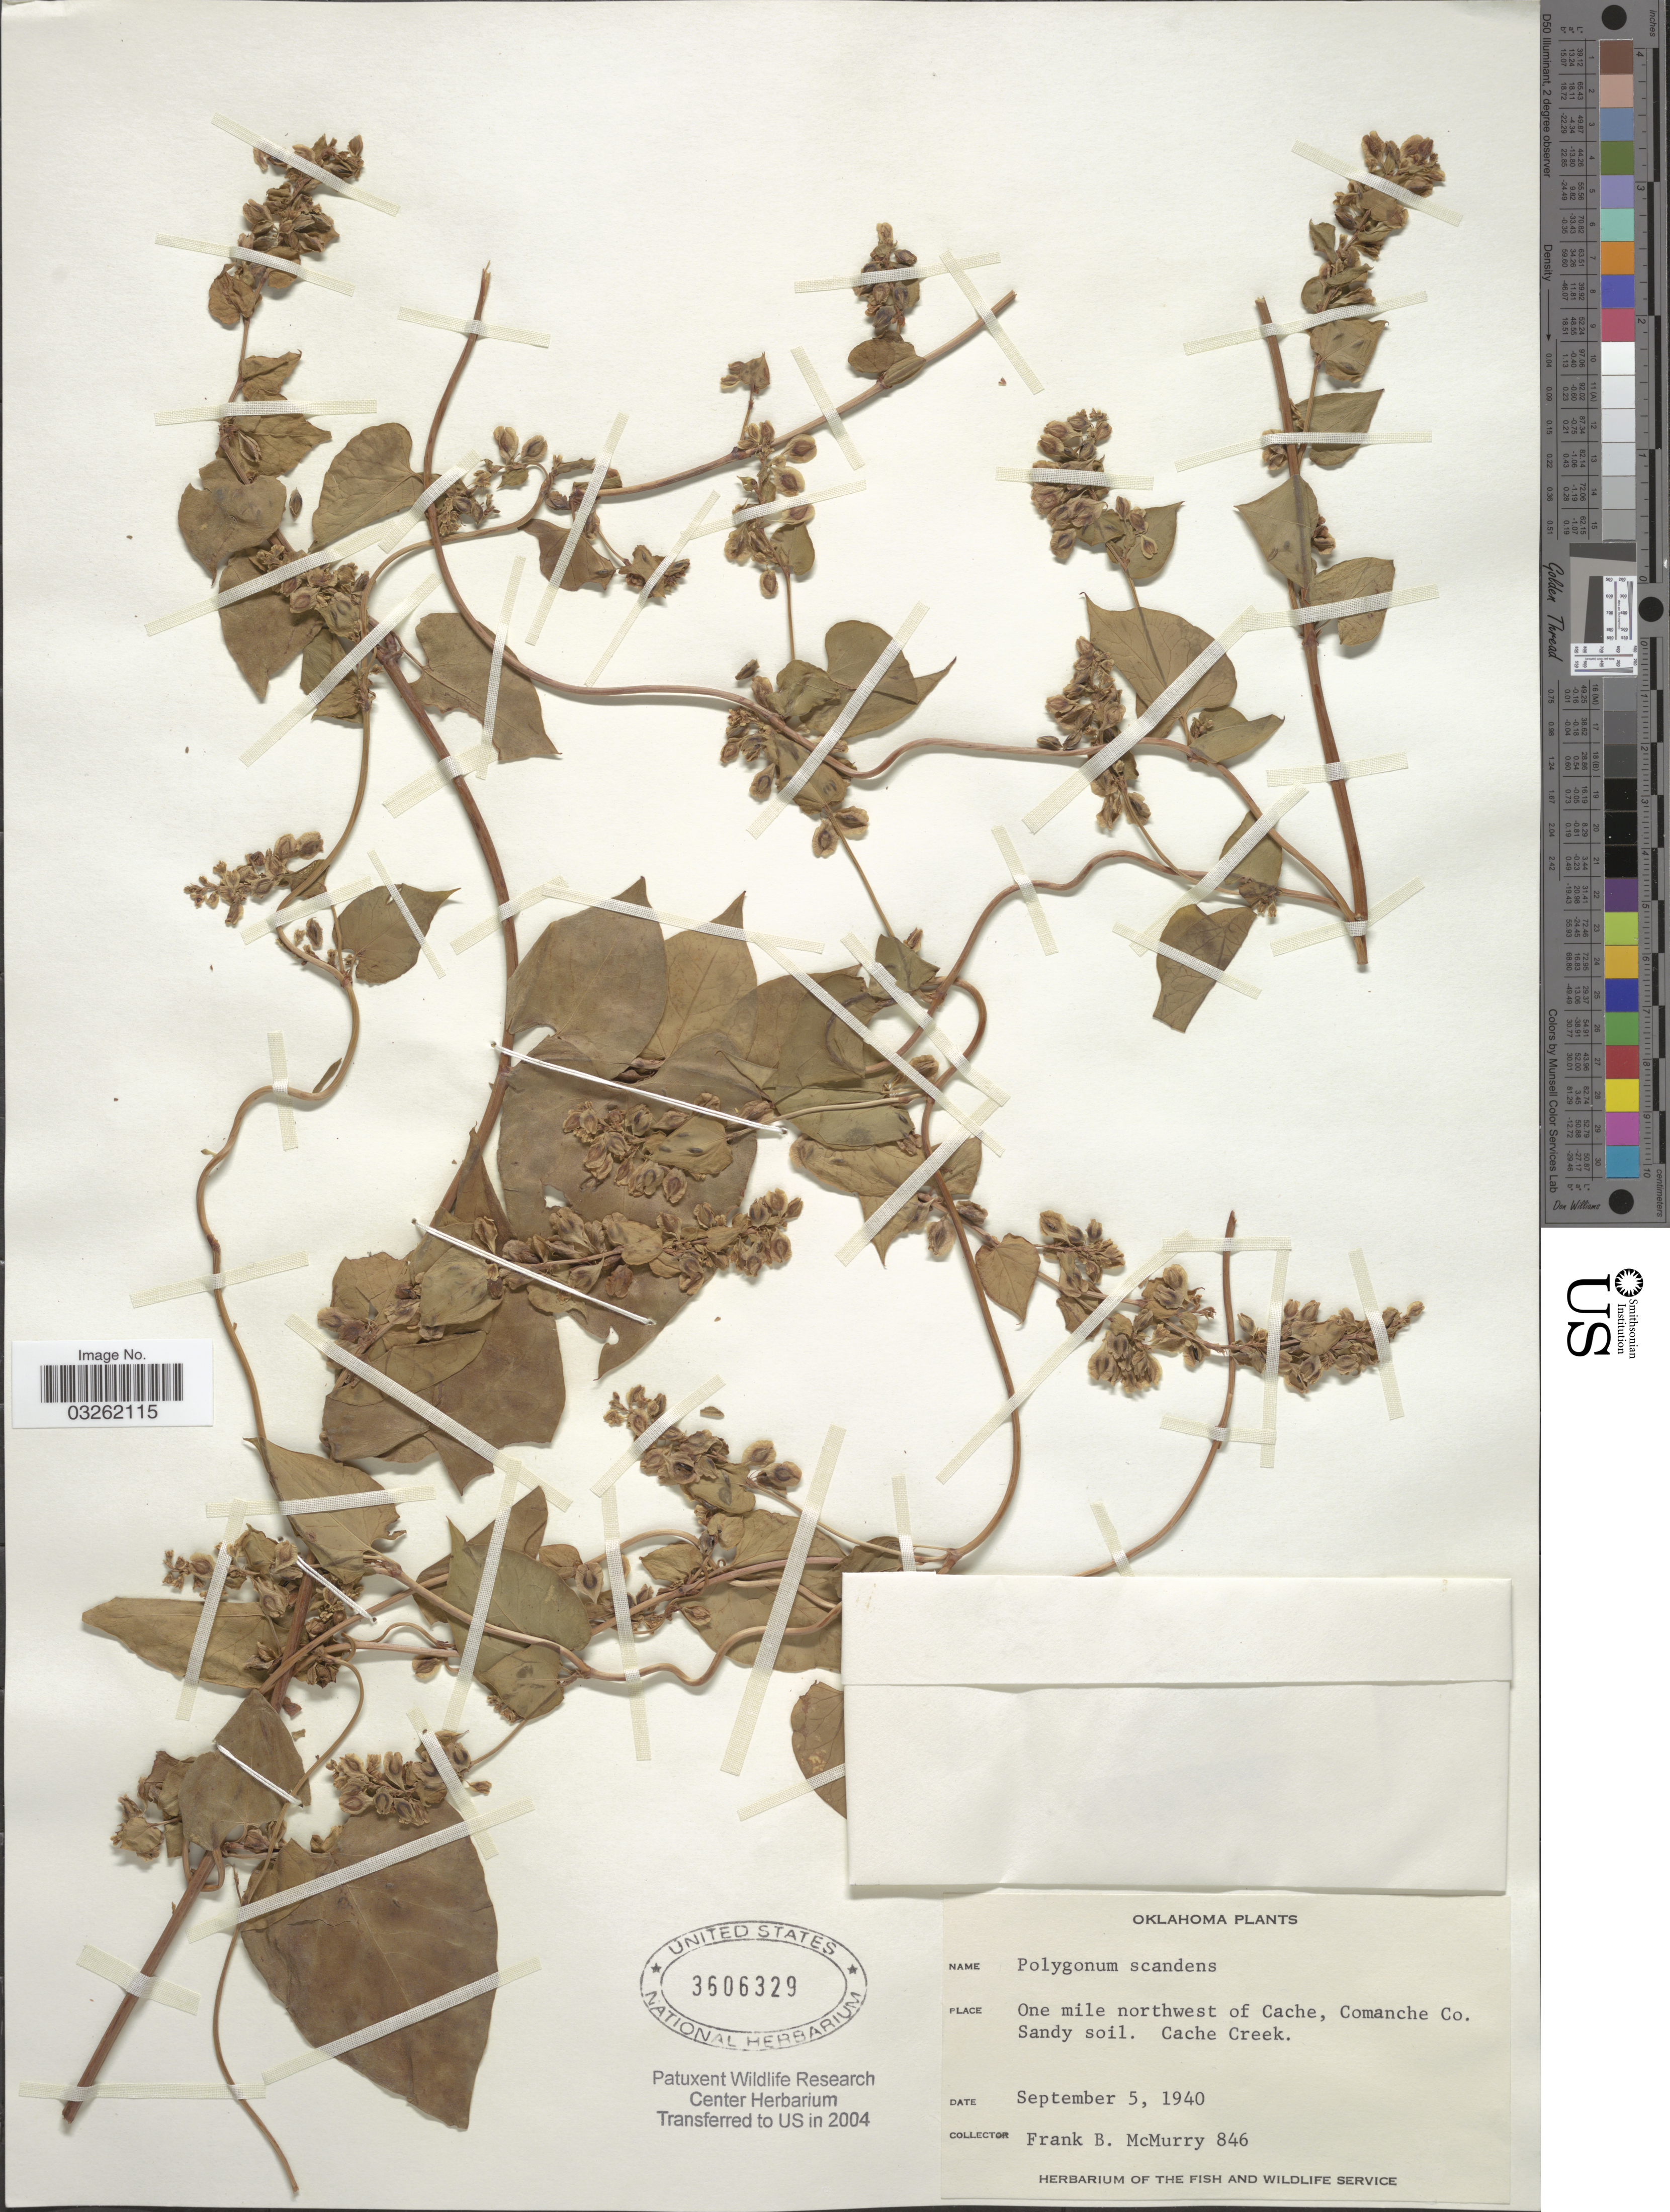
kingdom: Plantae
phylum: Tracheophyta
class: Magnoliopsida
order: Caryophyllales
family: Polygonaceae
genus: Fallopia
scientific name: Fallopia scandens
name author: (L.) Holub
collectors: F. B. McMurry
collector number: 846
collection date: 1940-09-05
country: United States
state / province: Oklahoma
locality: One mile northwest of Cache, Comanche Co. Cache Creek.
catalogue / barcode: US 3606329